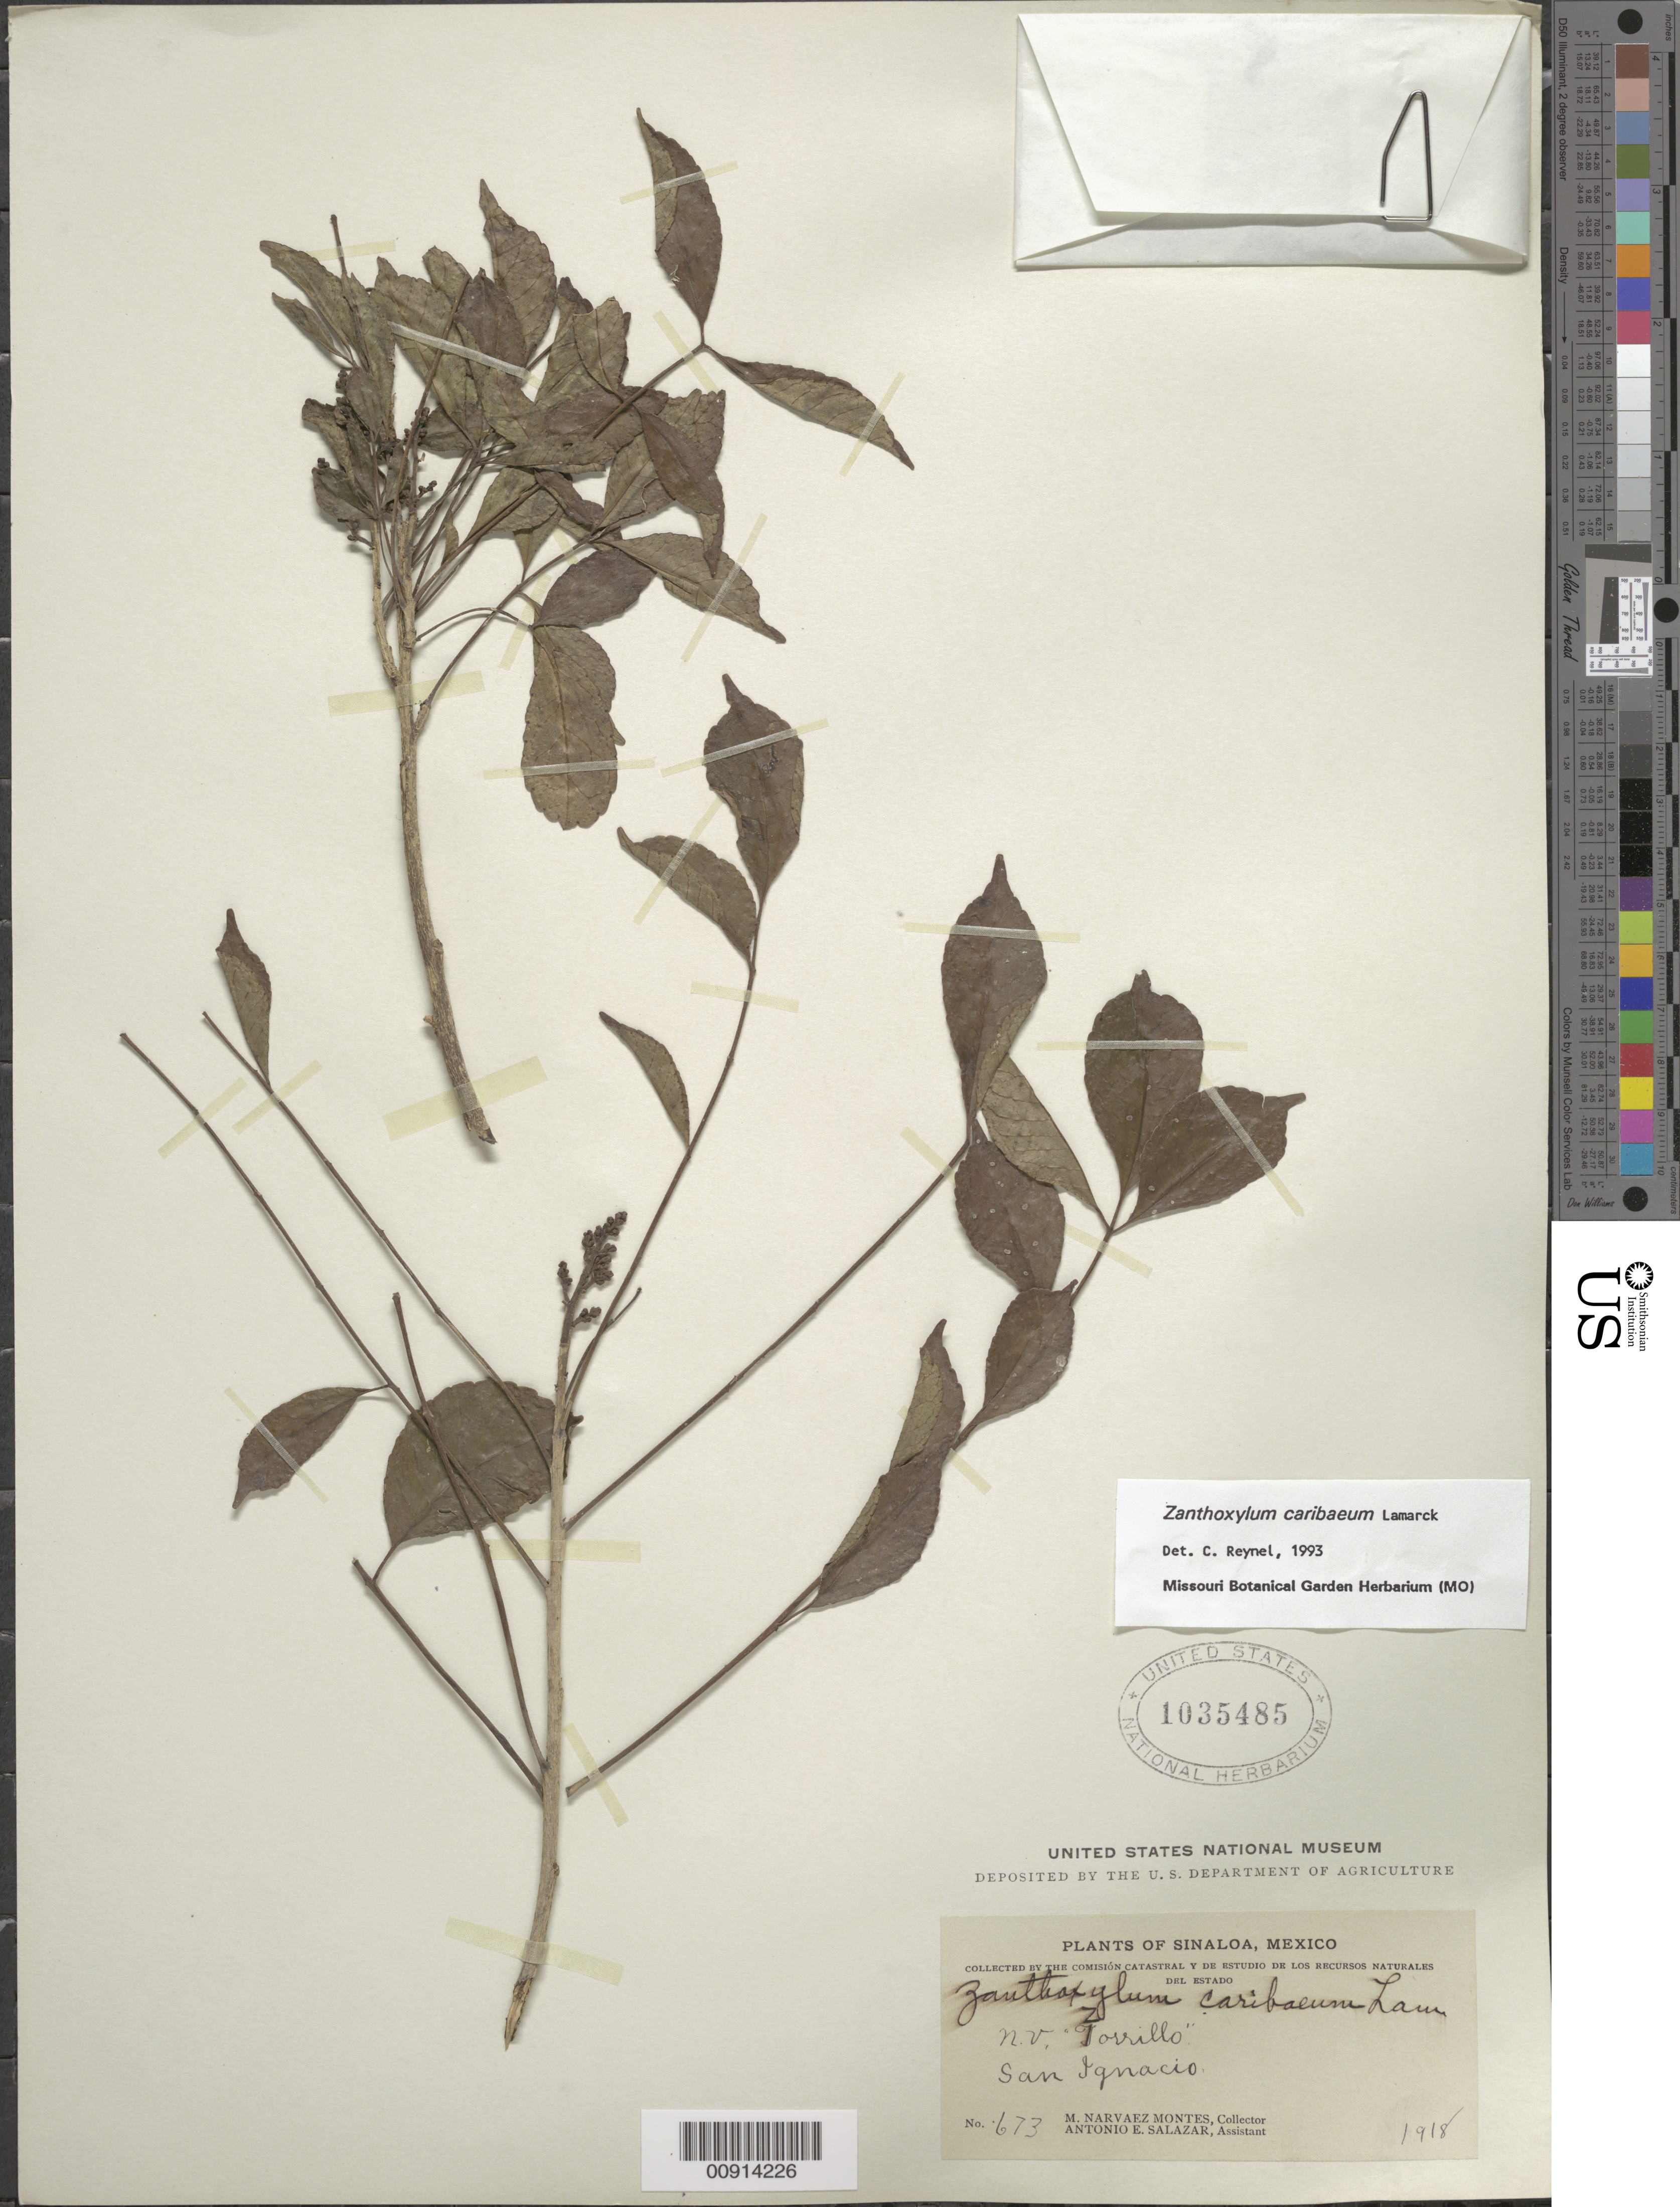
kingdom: Plantae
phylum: Tracheophyta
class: Magnoliopsida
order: Sapindales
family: Rutaceae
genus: Zanthoxylum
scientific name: Zanthoxylum caribaeum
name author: Lam.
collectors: M. Narvaez-Montes & A. E. Salazar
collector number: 673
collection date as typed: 1918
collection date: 1918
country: Mexico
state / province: Sinaloa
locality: San Ignacio, Sinaloa.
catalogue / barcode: US 1035485